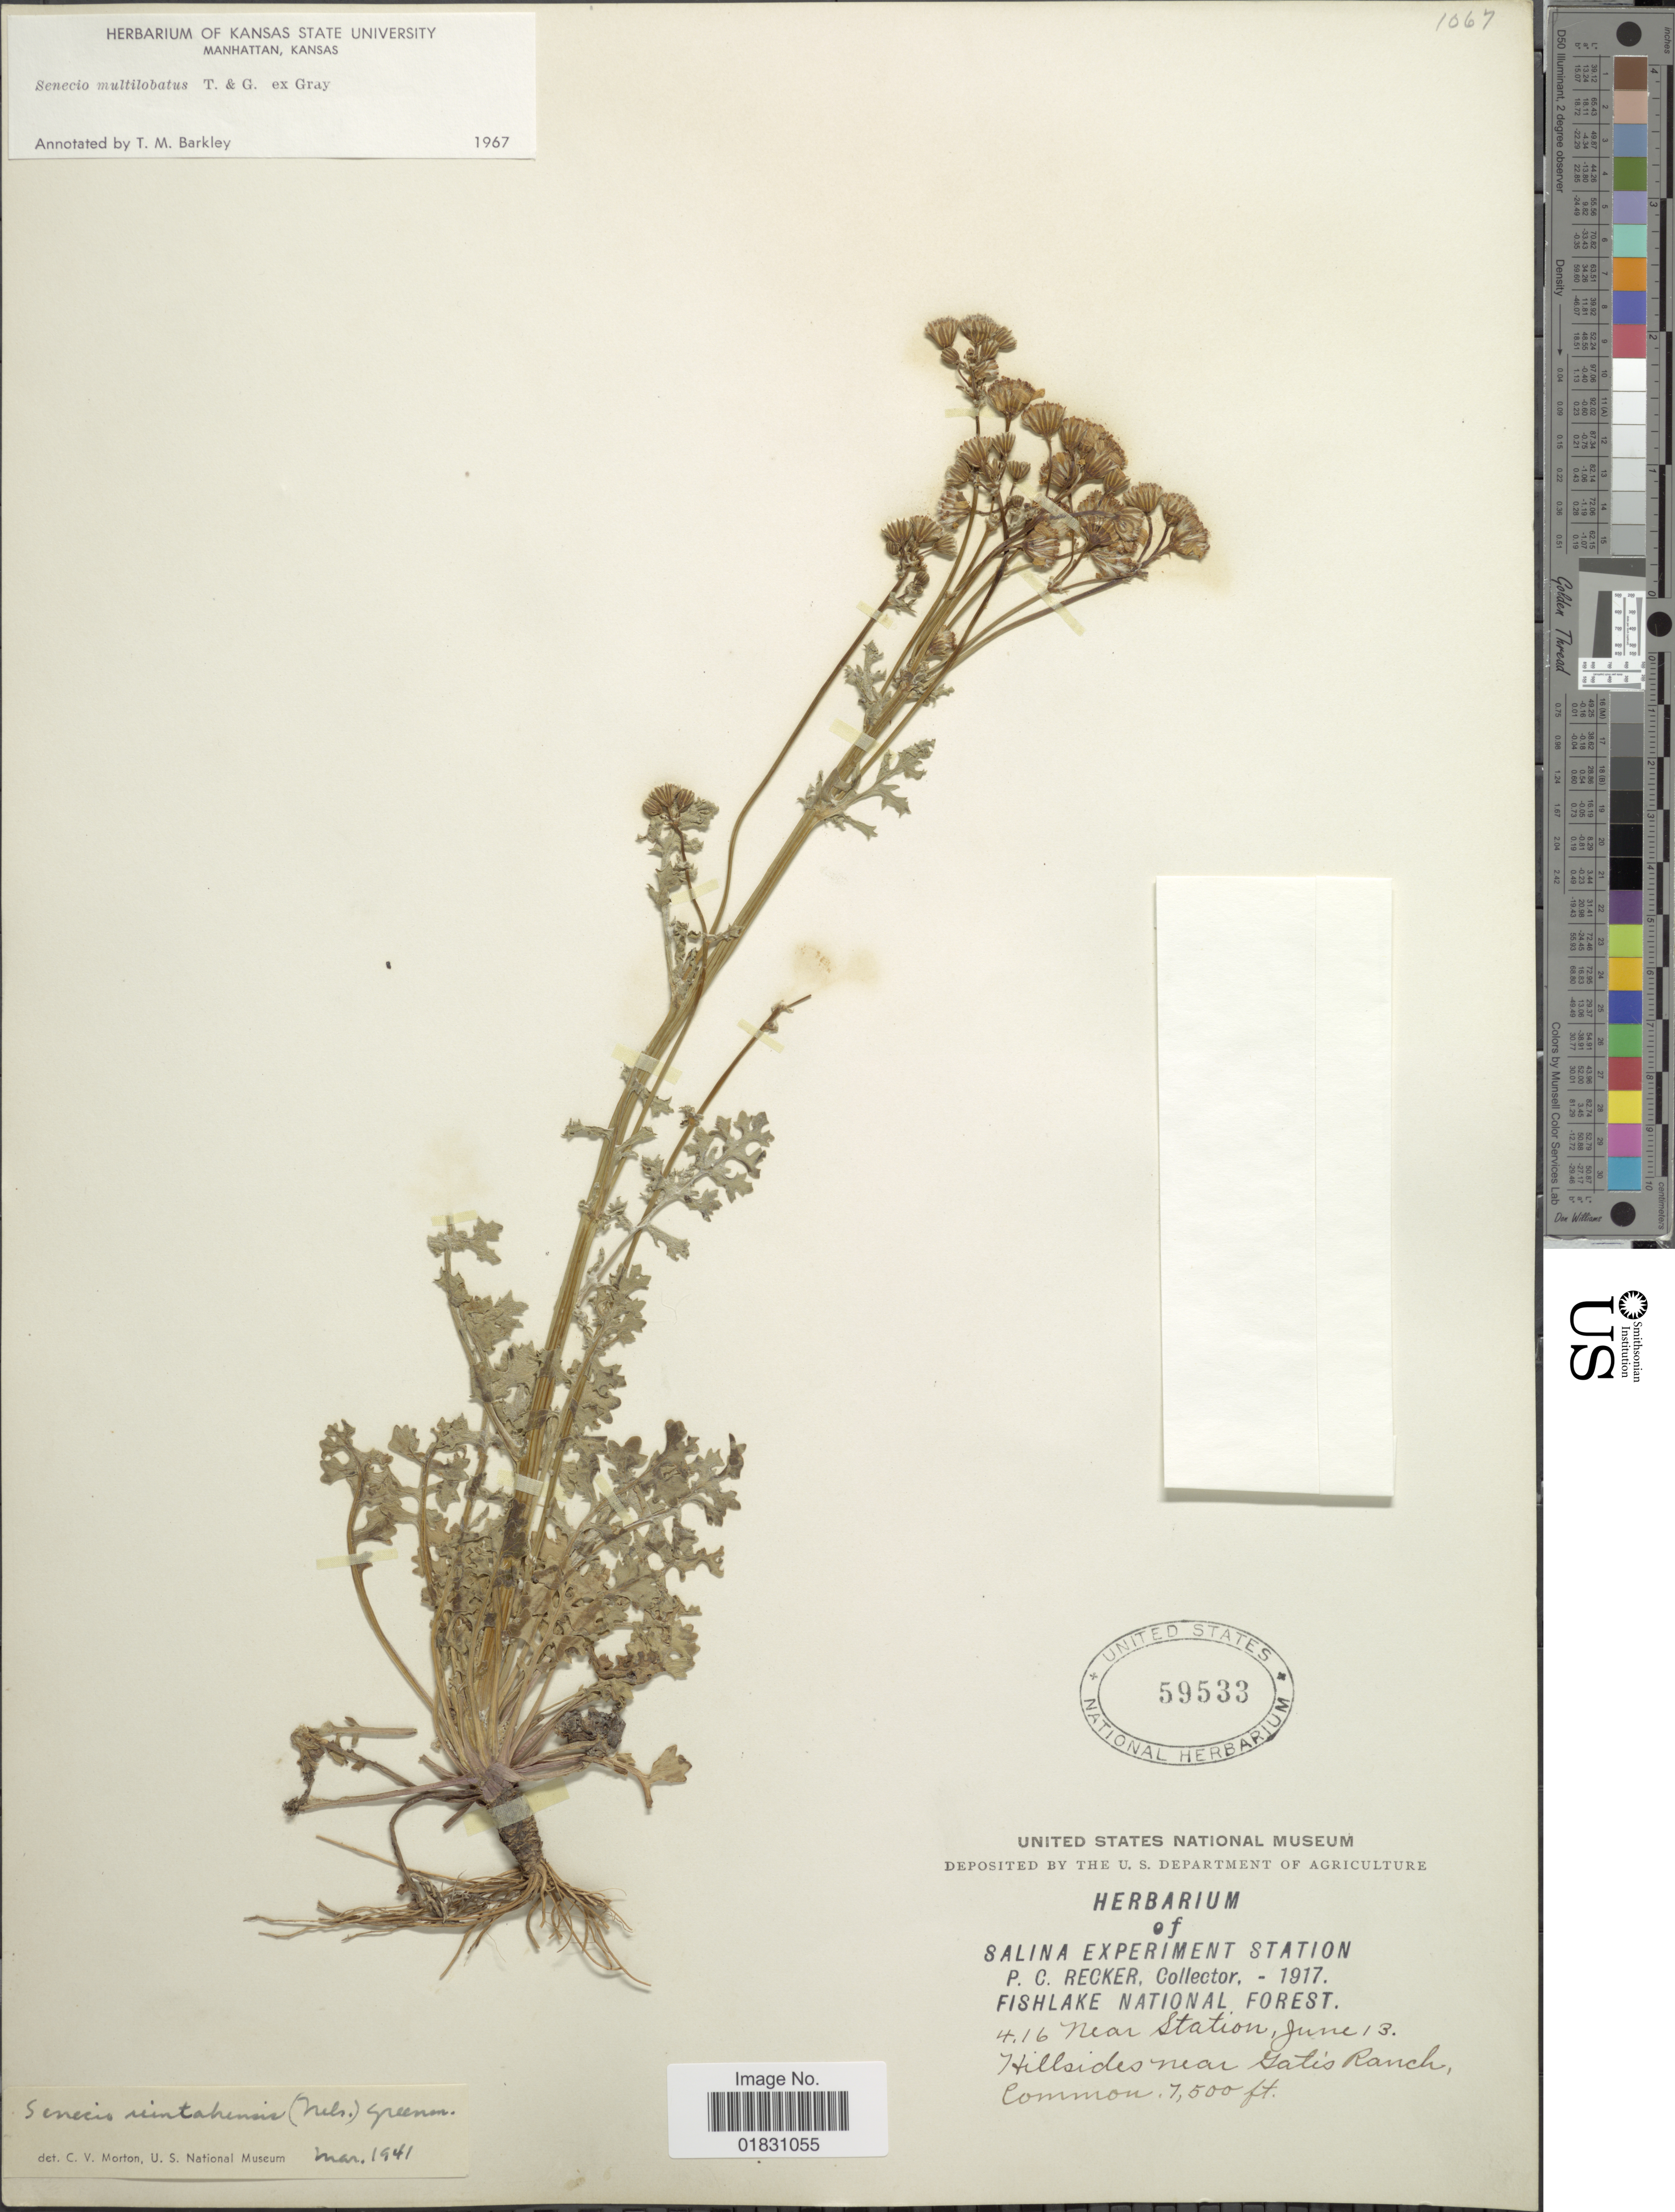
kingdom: Plantae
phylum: Tracheophyta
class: Magnoliopsida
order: Asterales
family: Asteraceae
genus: Packera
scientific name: Packera multilobata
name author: (Torr. & A. Gray) W.A. Weber & Á. Löve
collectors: P. Recker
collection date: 1917-06-13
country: United States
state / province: Utah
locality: Fishlake National Forest, Near Station, Hillsides near Gatis Ranch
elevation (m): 2286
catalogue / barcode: US 59533